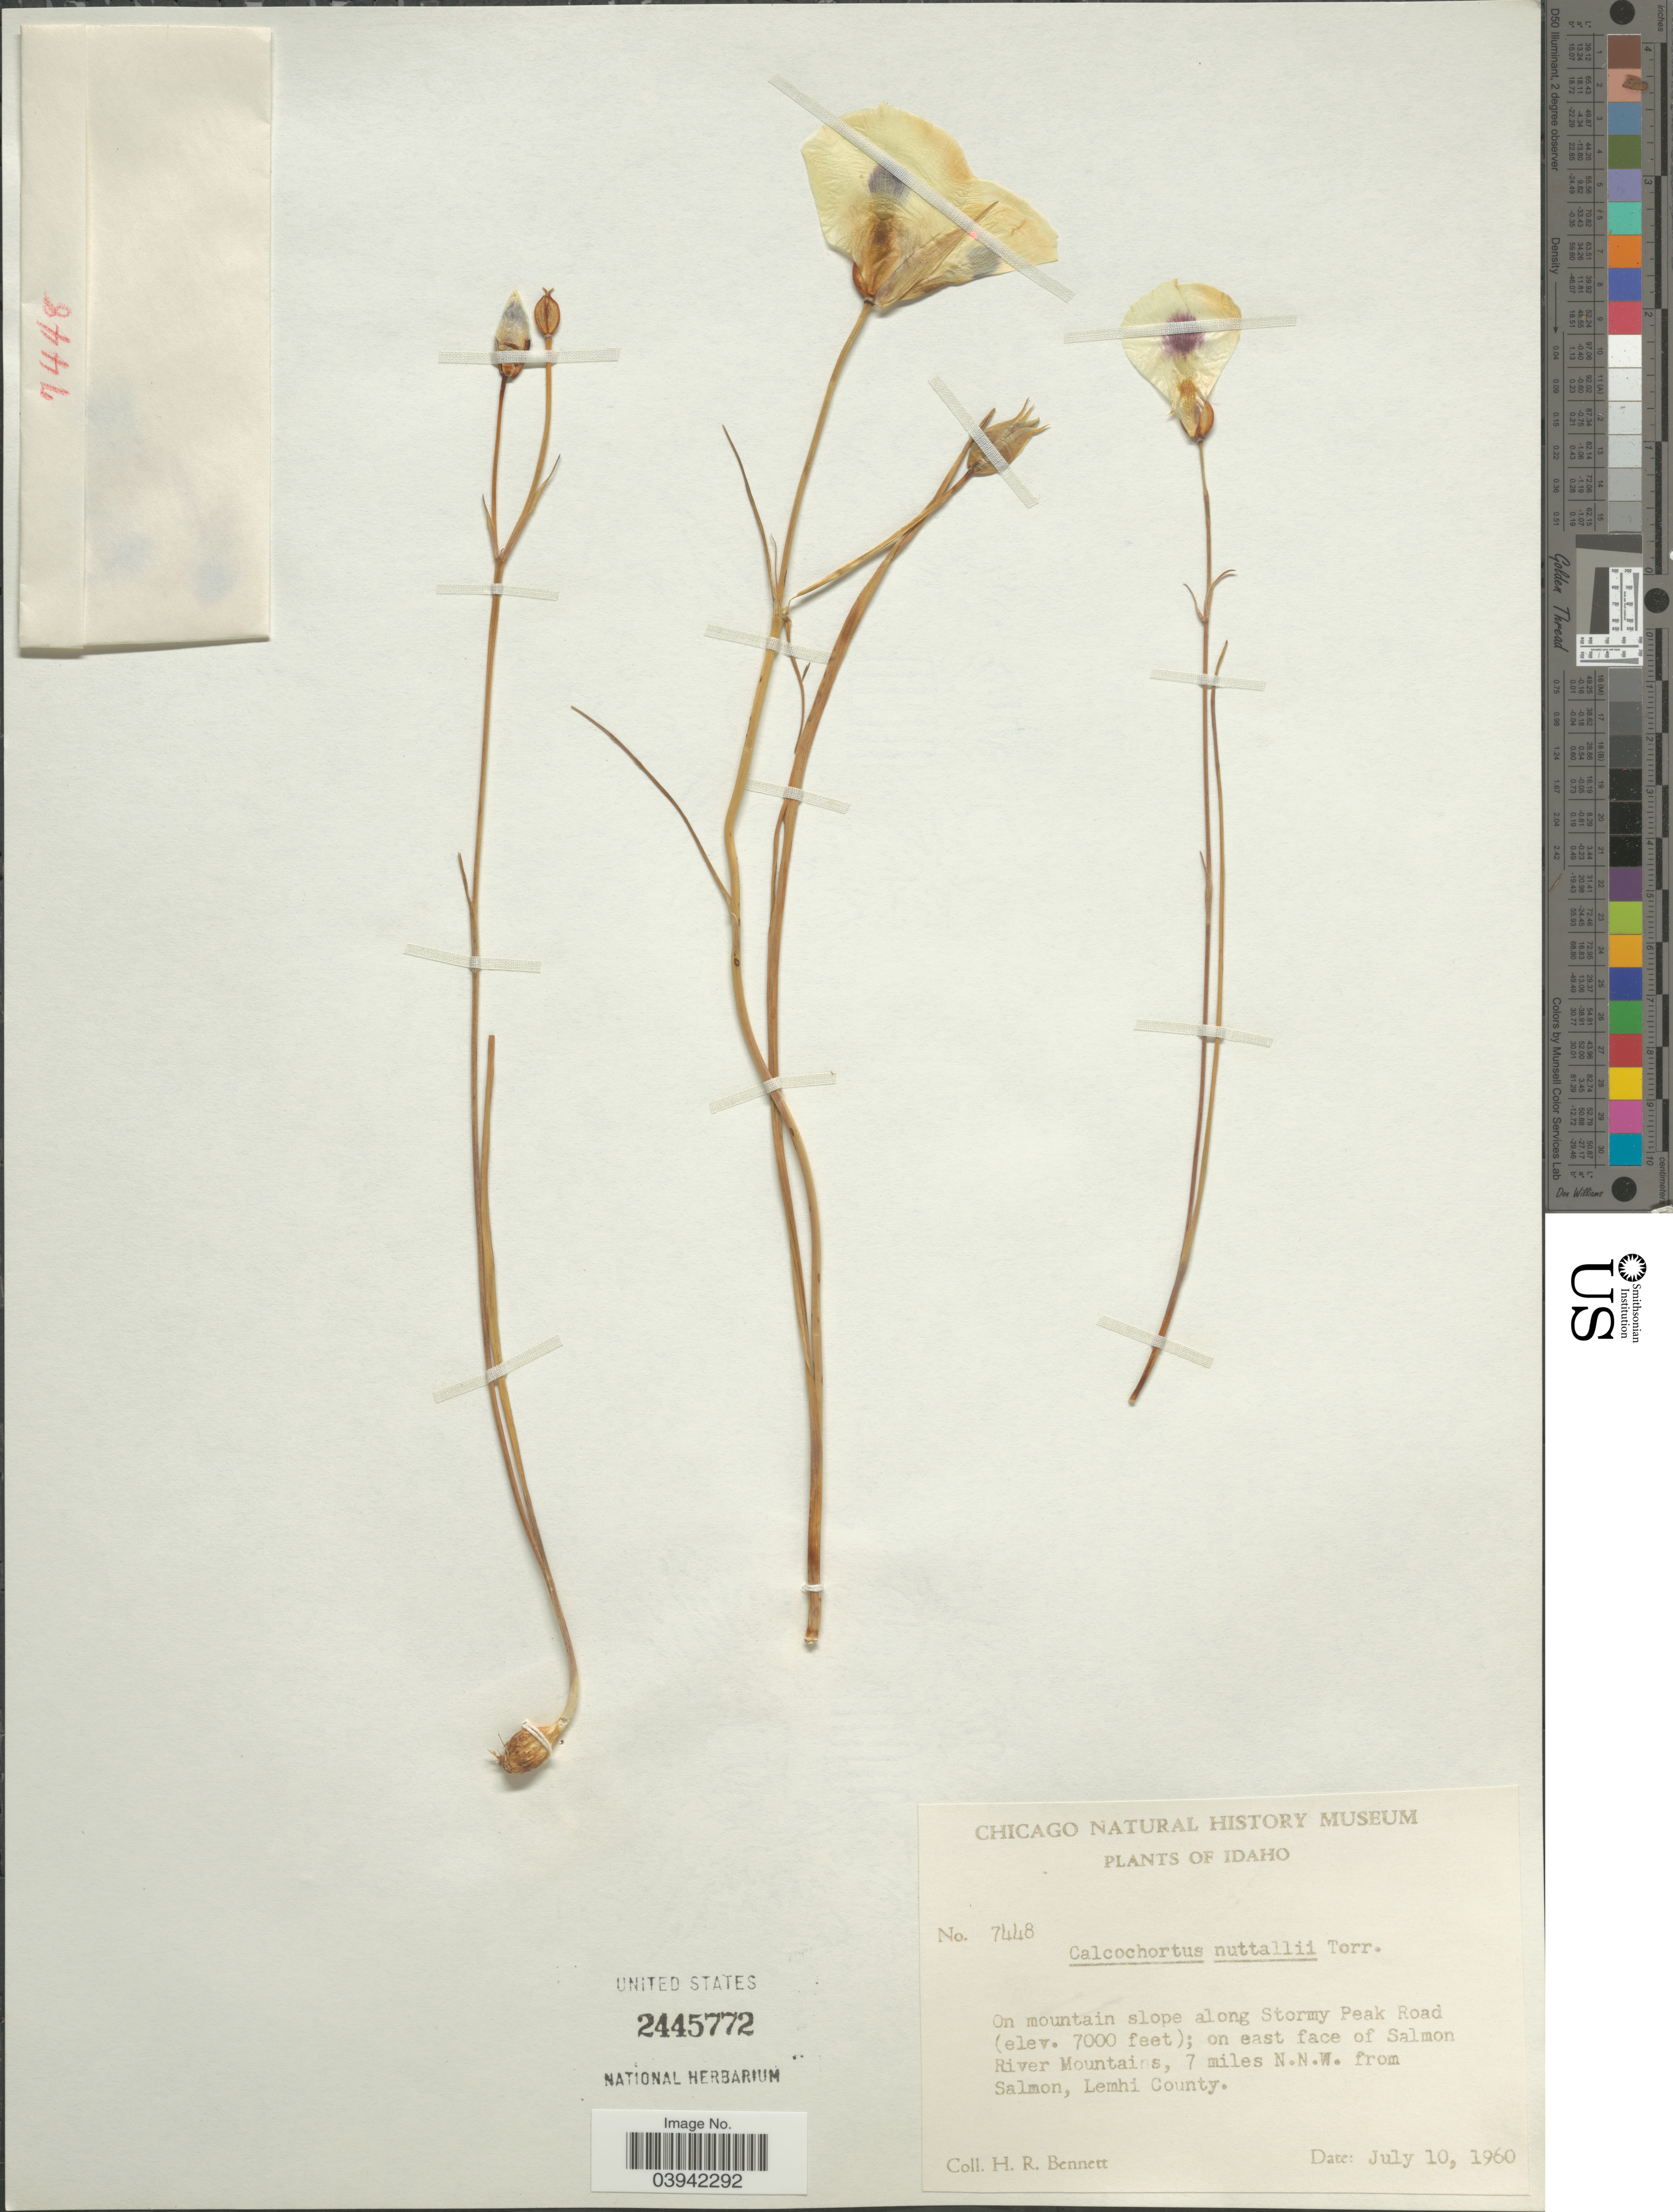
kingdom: Plantae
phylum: Tracheophyta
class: Liliopsida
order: Liliales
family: Liliaceae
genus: Calochortus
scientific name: Calochortus bruneaunis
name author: A. Nelson & J.F. Macbr.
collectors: H. R. Bennett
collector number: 7448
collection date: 1960-07-10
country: United States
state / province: Idaho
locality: On mountain slope along Stormy Peak Road; on east face of salmon River Mountains, 7 miles N.N.W. from Salmon, Lemhi County.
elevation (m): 2134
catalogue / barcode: US 2445772